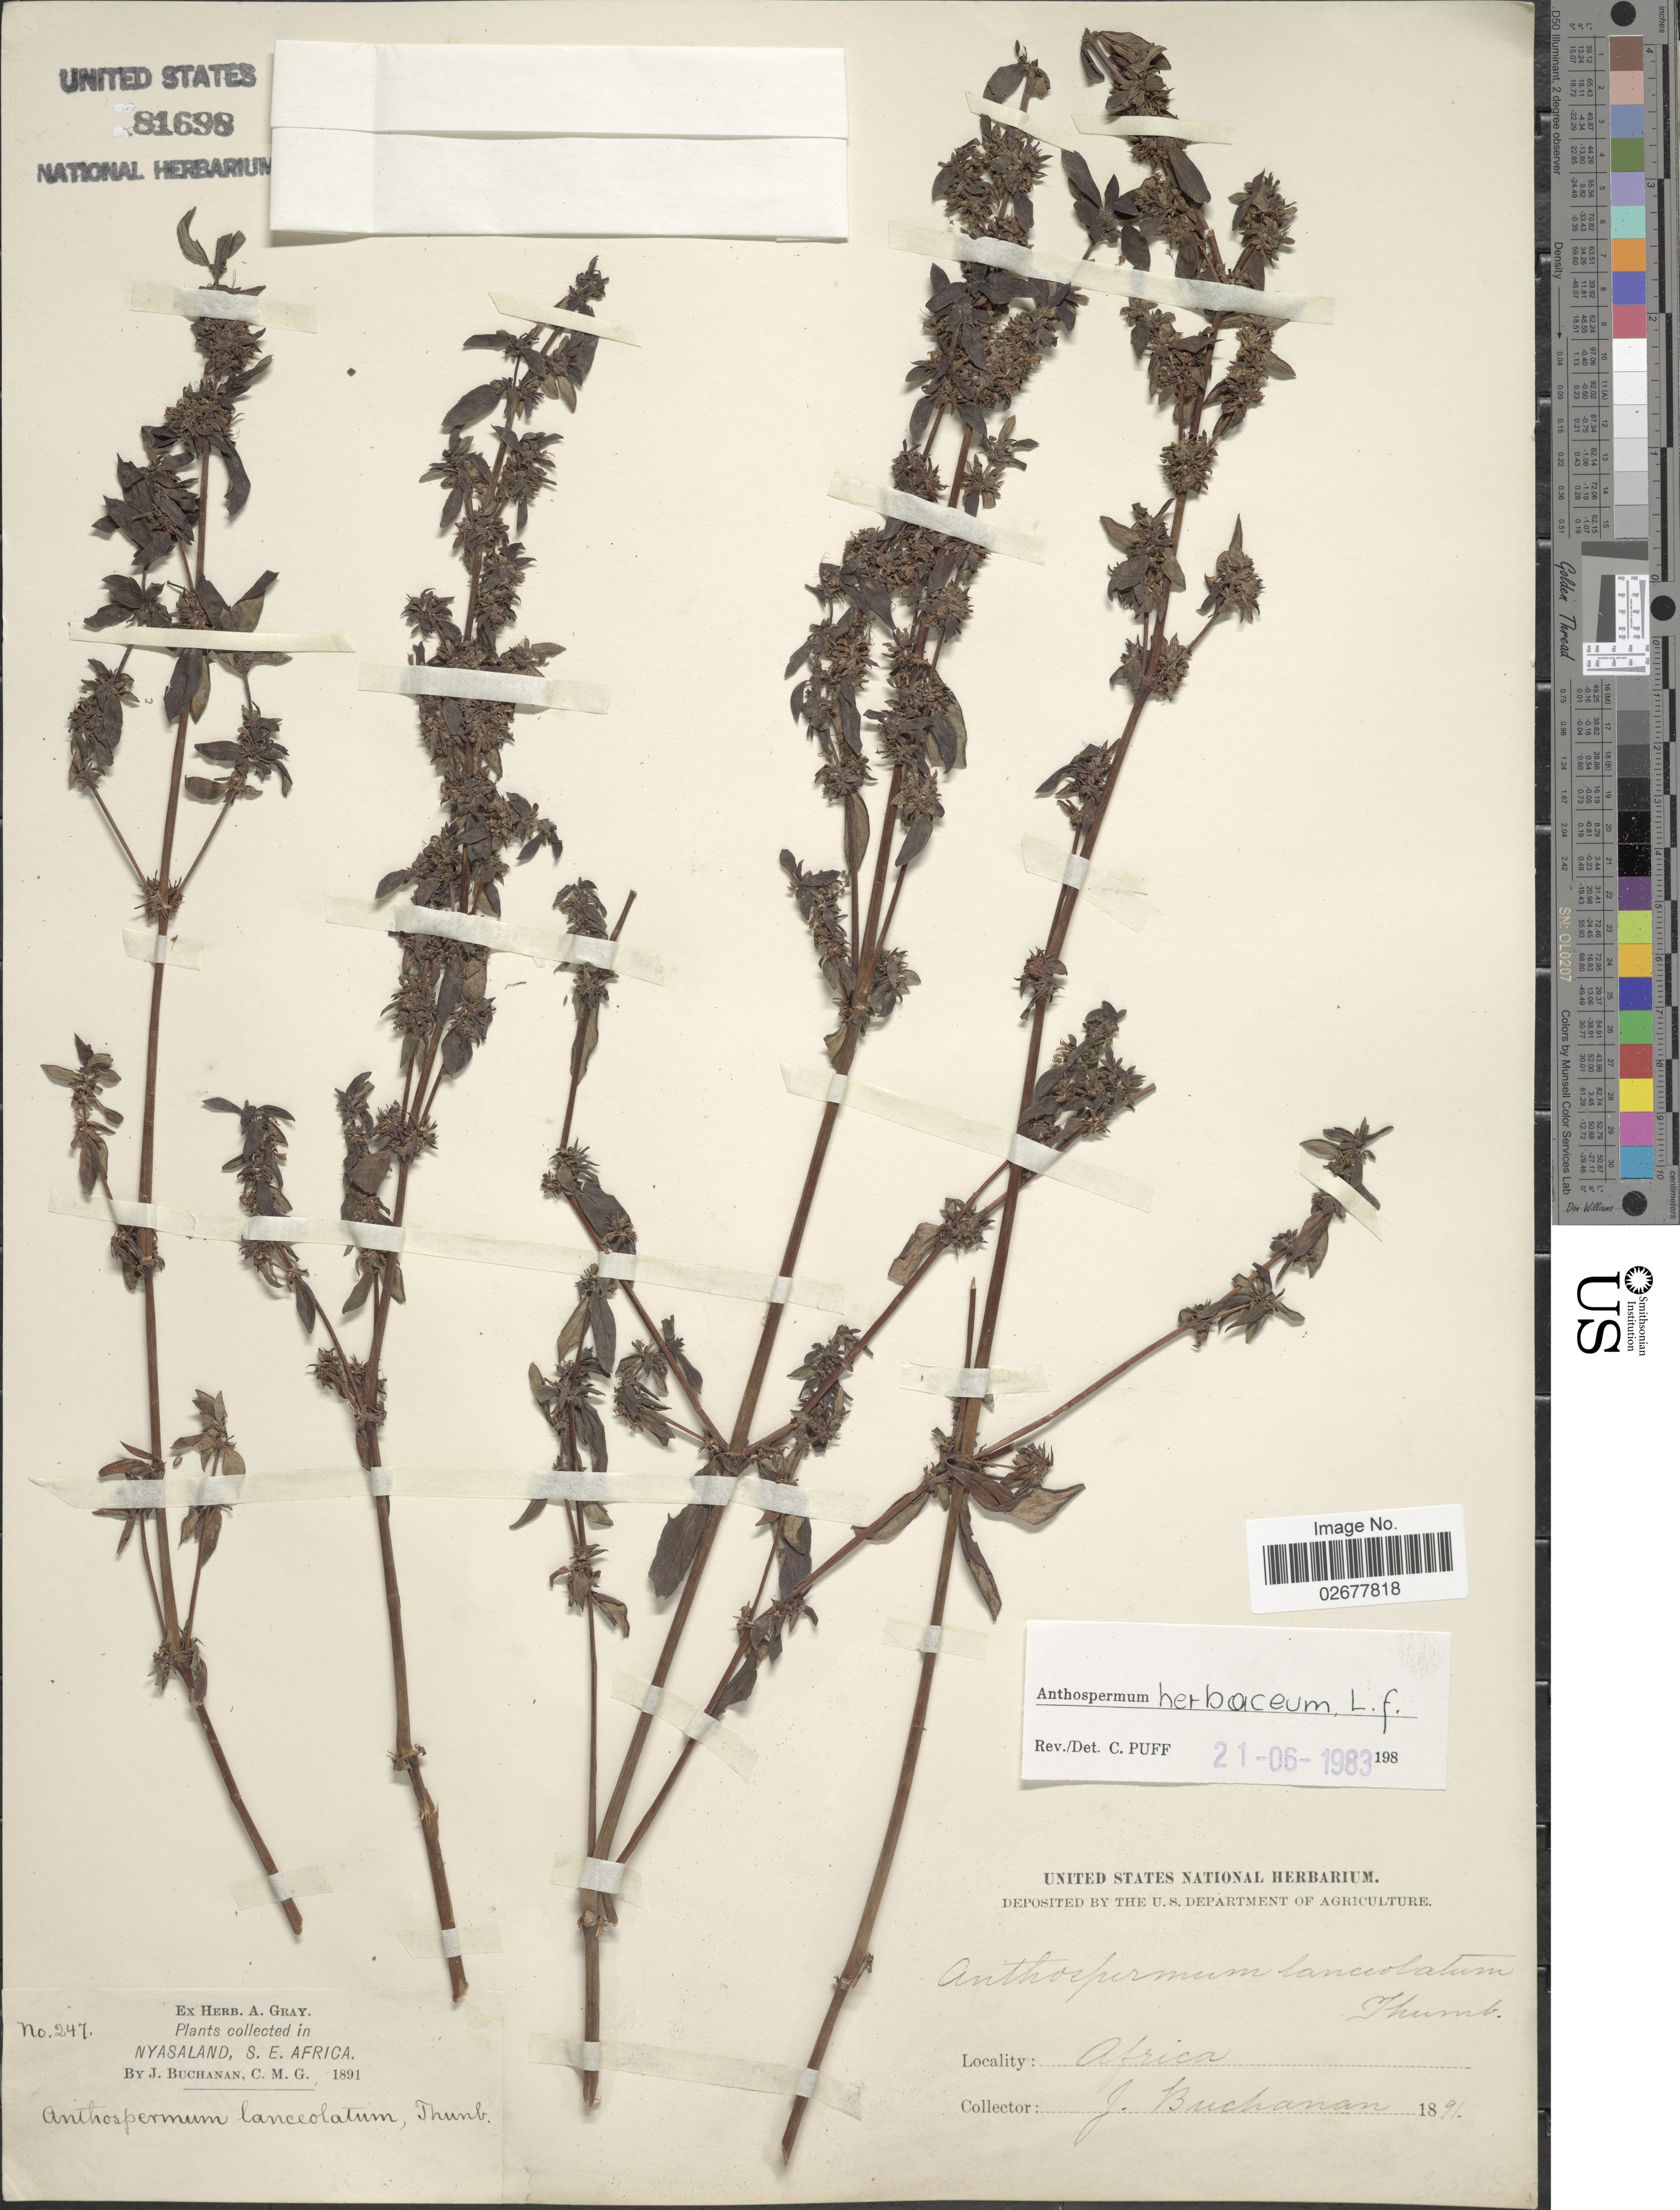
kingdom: Plantae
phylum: Tracheophyta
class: Magnoliopsida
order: Gentianales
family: Rubiaceae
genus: Anthospermum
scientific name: Anthospermum herbaceum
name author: L. f.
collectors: J. Buchanan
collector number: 247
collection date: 1891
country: Malawi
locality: Nyasaland, S.E. Africa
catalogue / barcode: US 81698